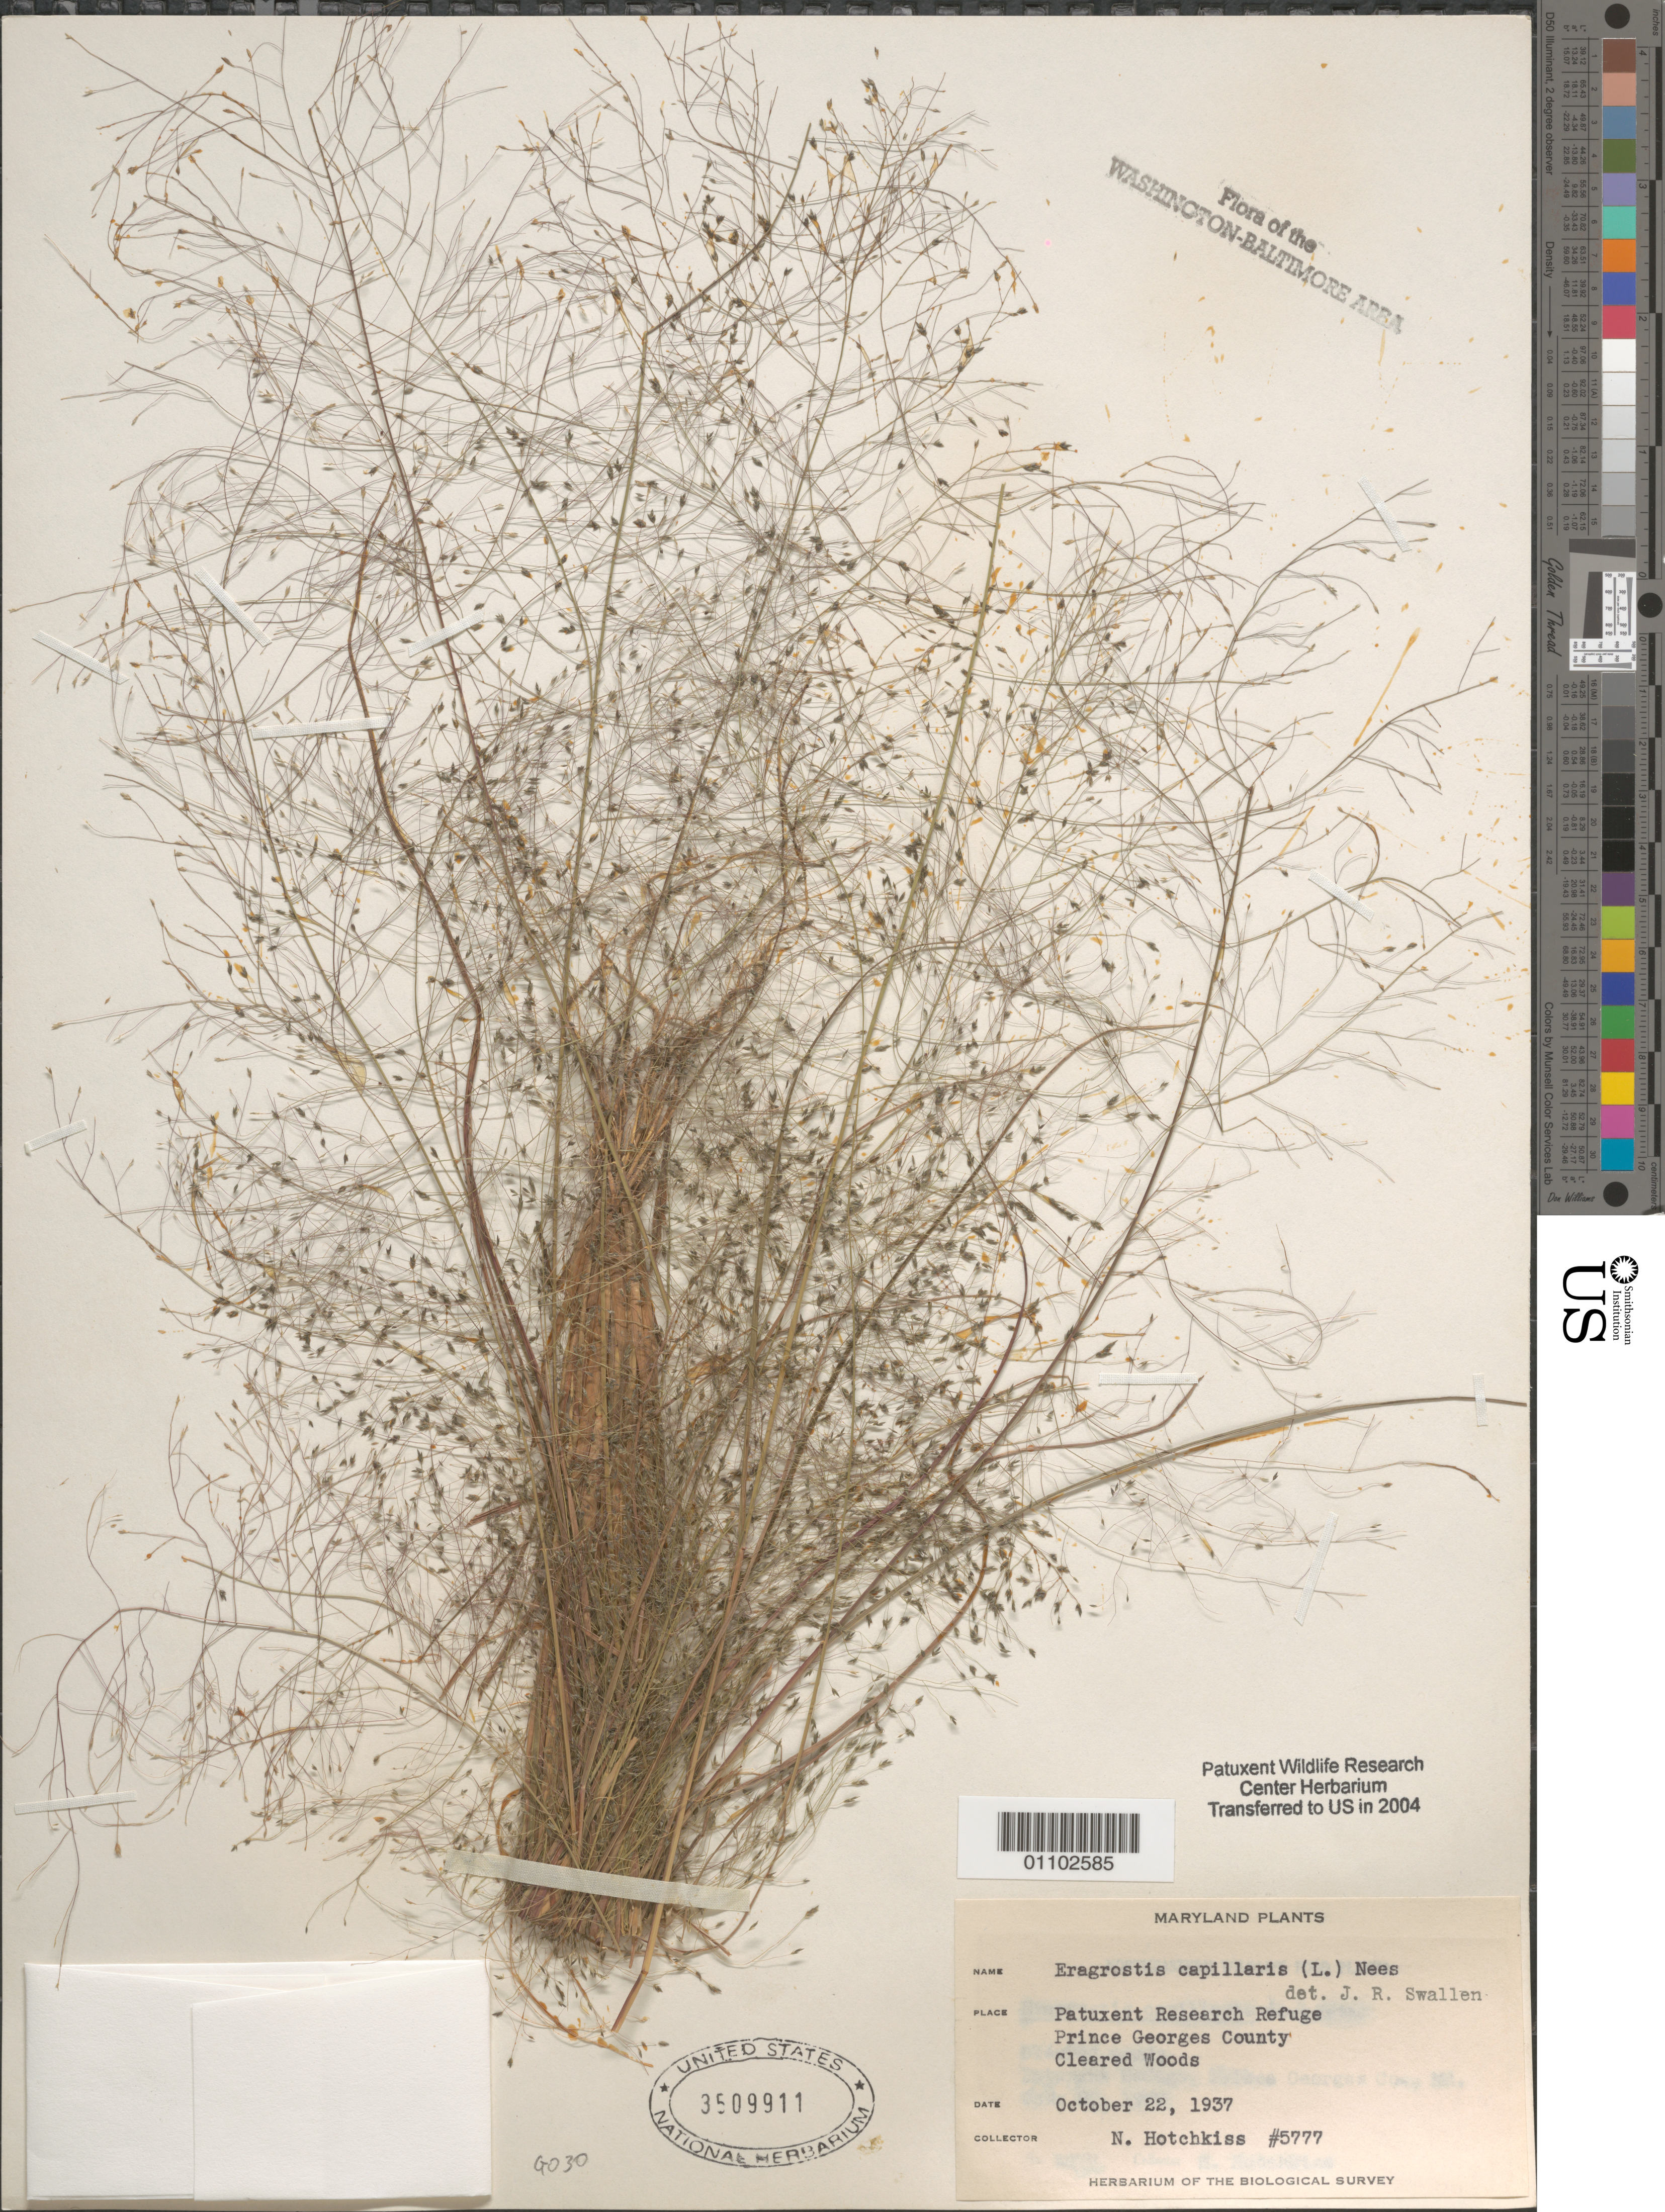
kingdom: Plantae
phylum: Tracheophyta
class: Liliopsida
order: Poales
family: Poaceae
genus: Eragrostis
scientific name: Eragrostis capillaris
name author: (L.) Nees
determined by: Swallen, Jason R.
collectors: N. Hotchkiss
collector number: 5777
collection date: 1937-10-22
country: United States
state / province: Maryland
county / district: Prince George's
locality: Patuxent Research Refuge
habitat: Cleared woods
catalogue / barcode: US 3509911